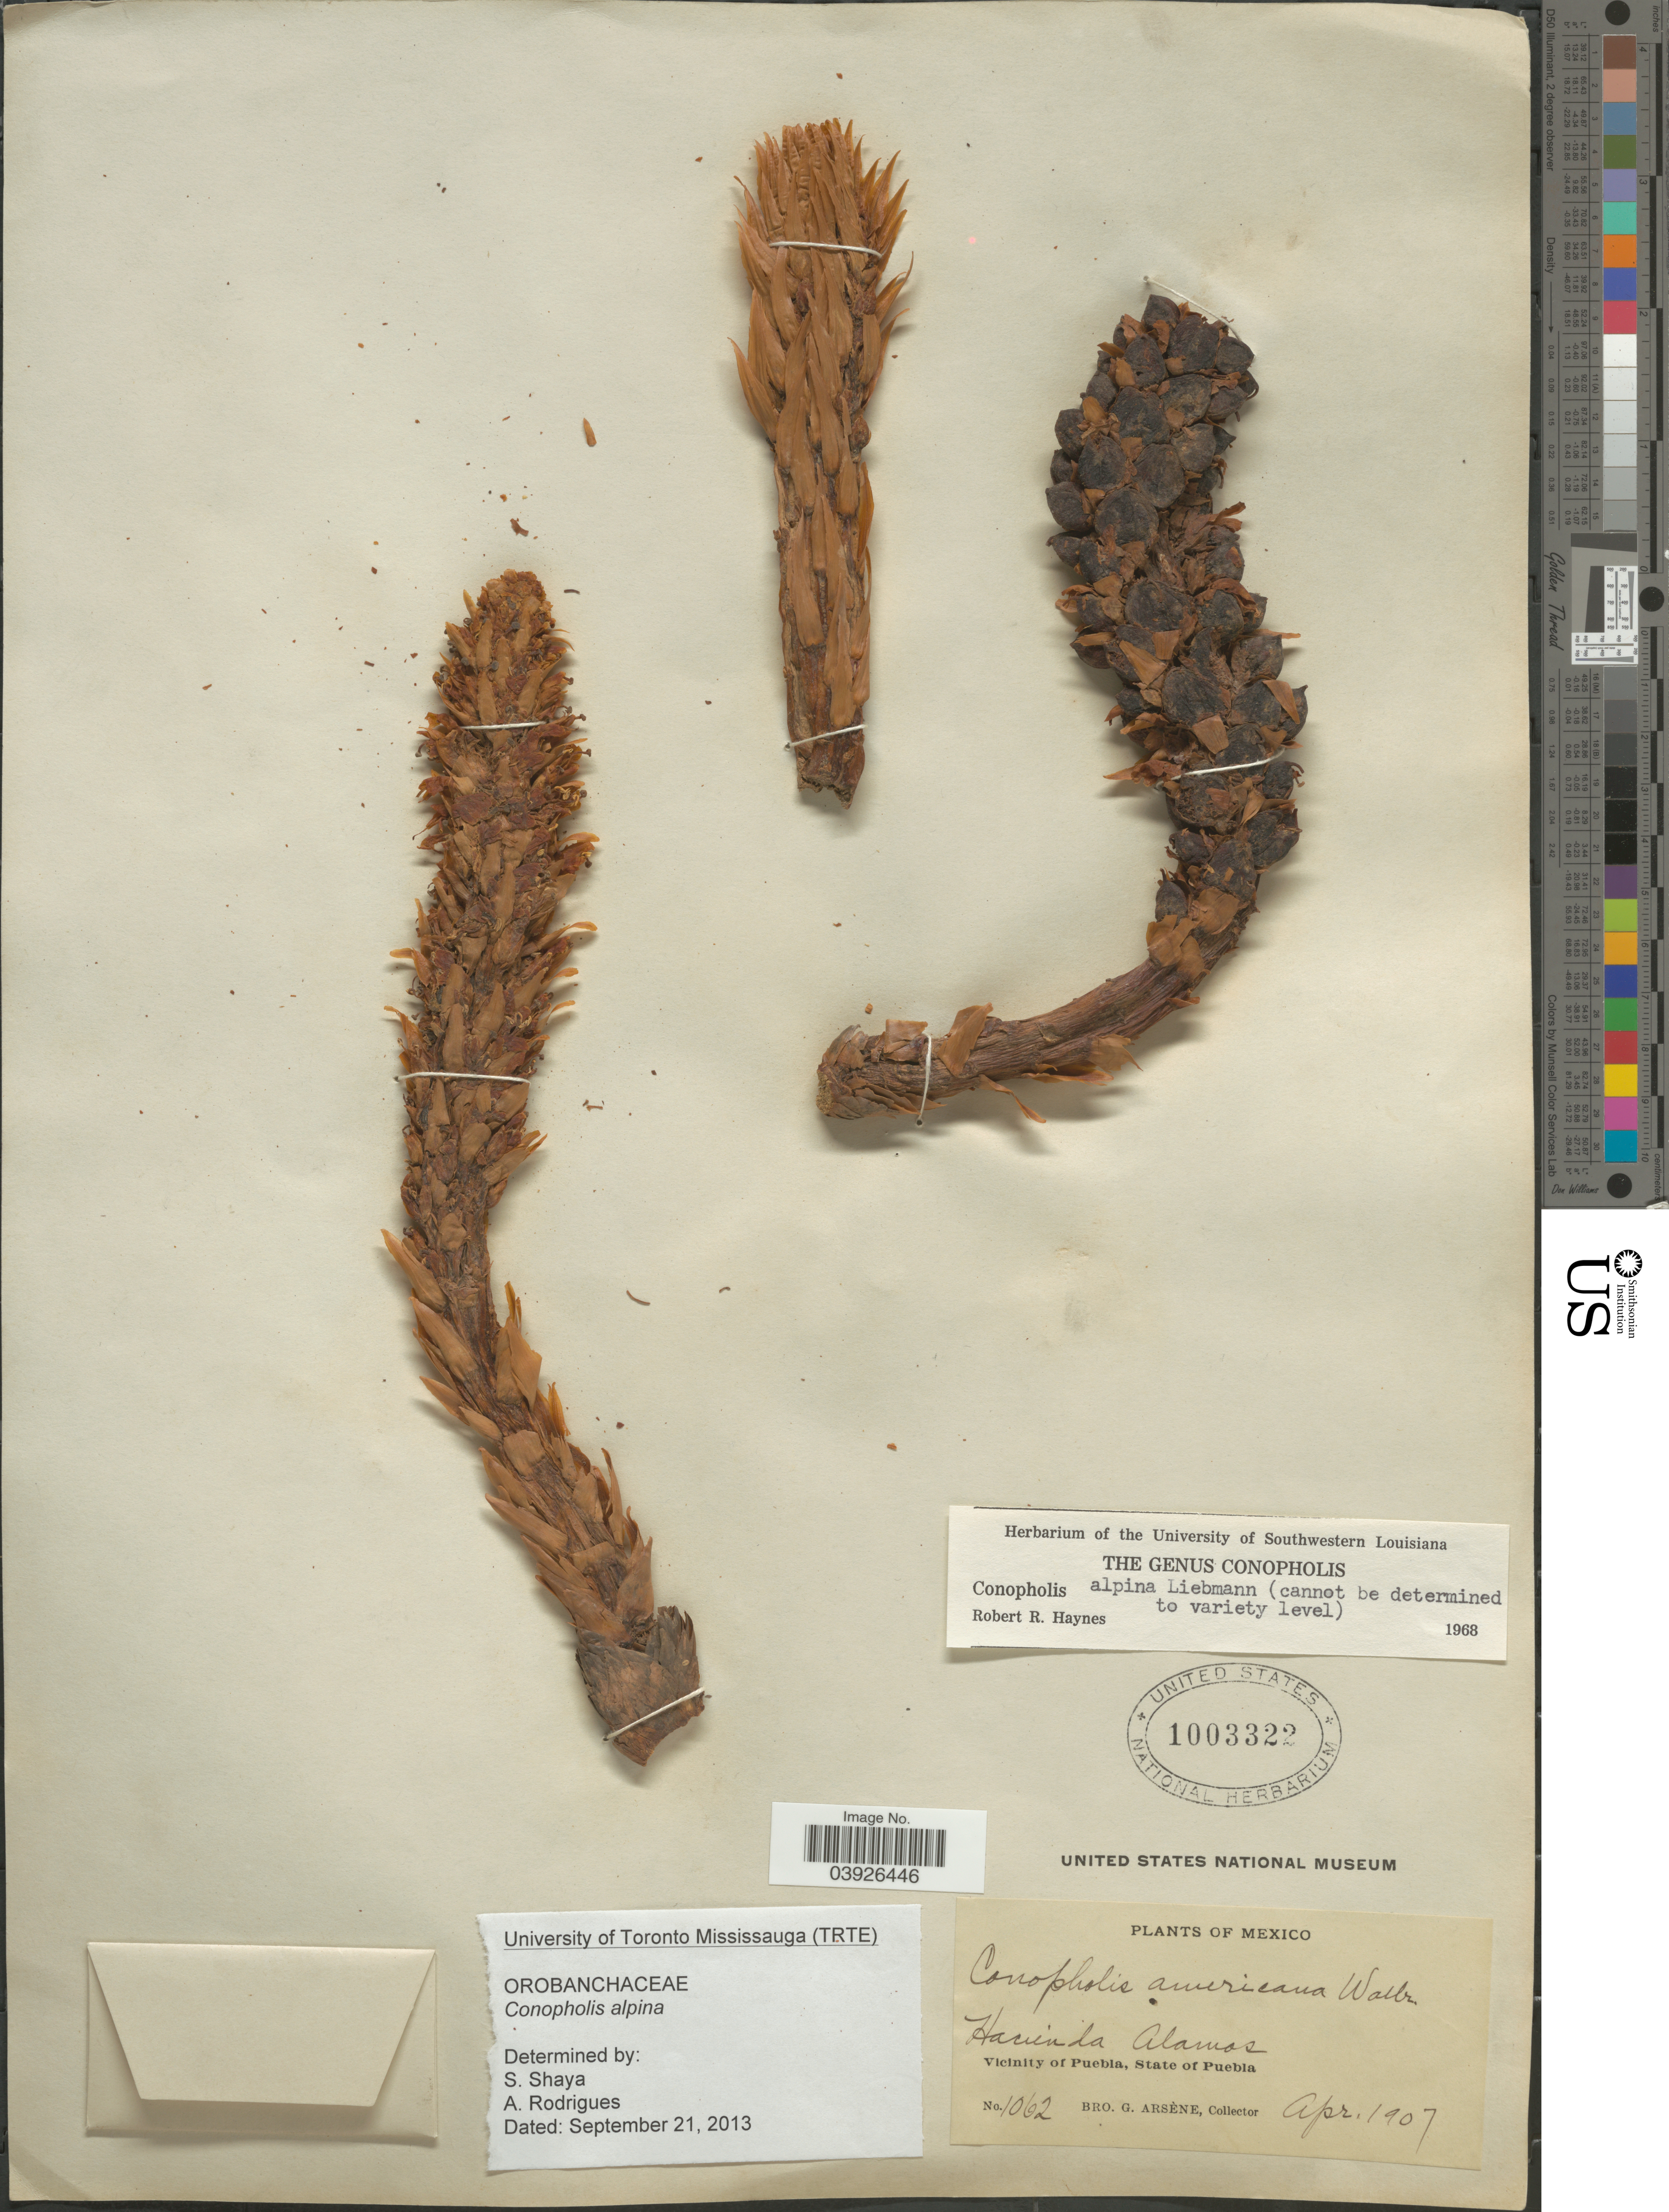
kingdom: Plantae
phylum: Tracheophyta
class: Magnoliopsida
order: Lamiales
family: Orobanchaceae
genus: Conopholis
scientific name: Conopholis alpina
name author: Liebm.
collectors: Bro. G. Arsène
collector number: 1062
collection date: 1907-04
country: Mexico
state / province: Puebla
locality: Hacienda Alamos. Vicinity of Puebla.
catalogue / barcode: US 1003322